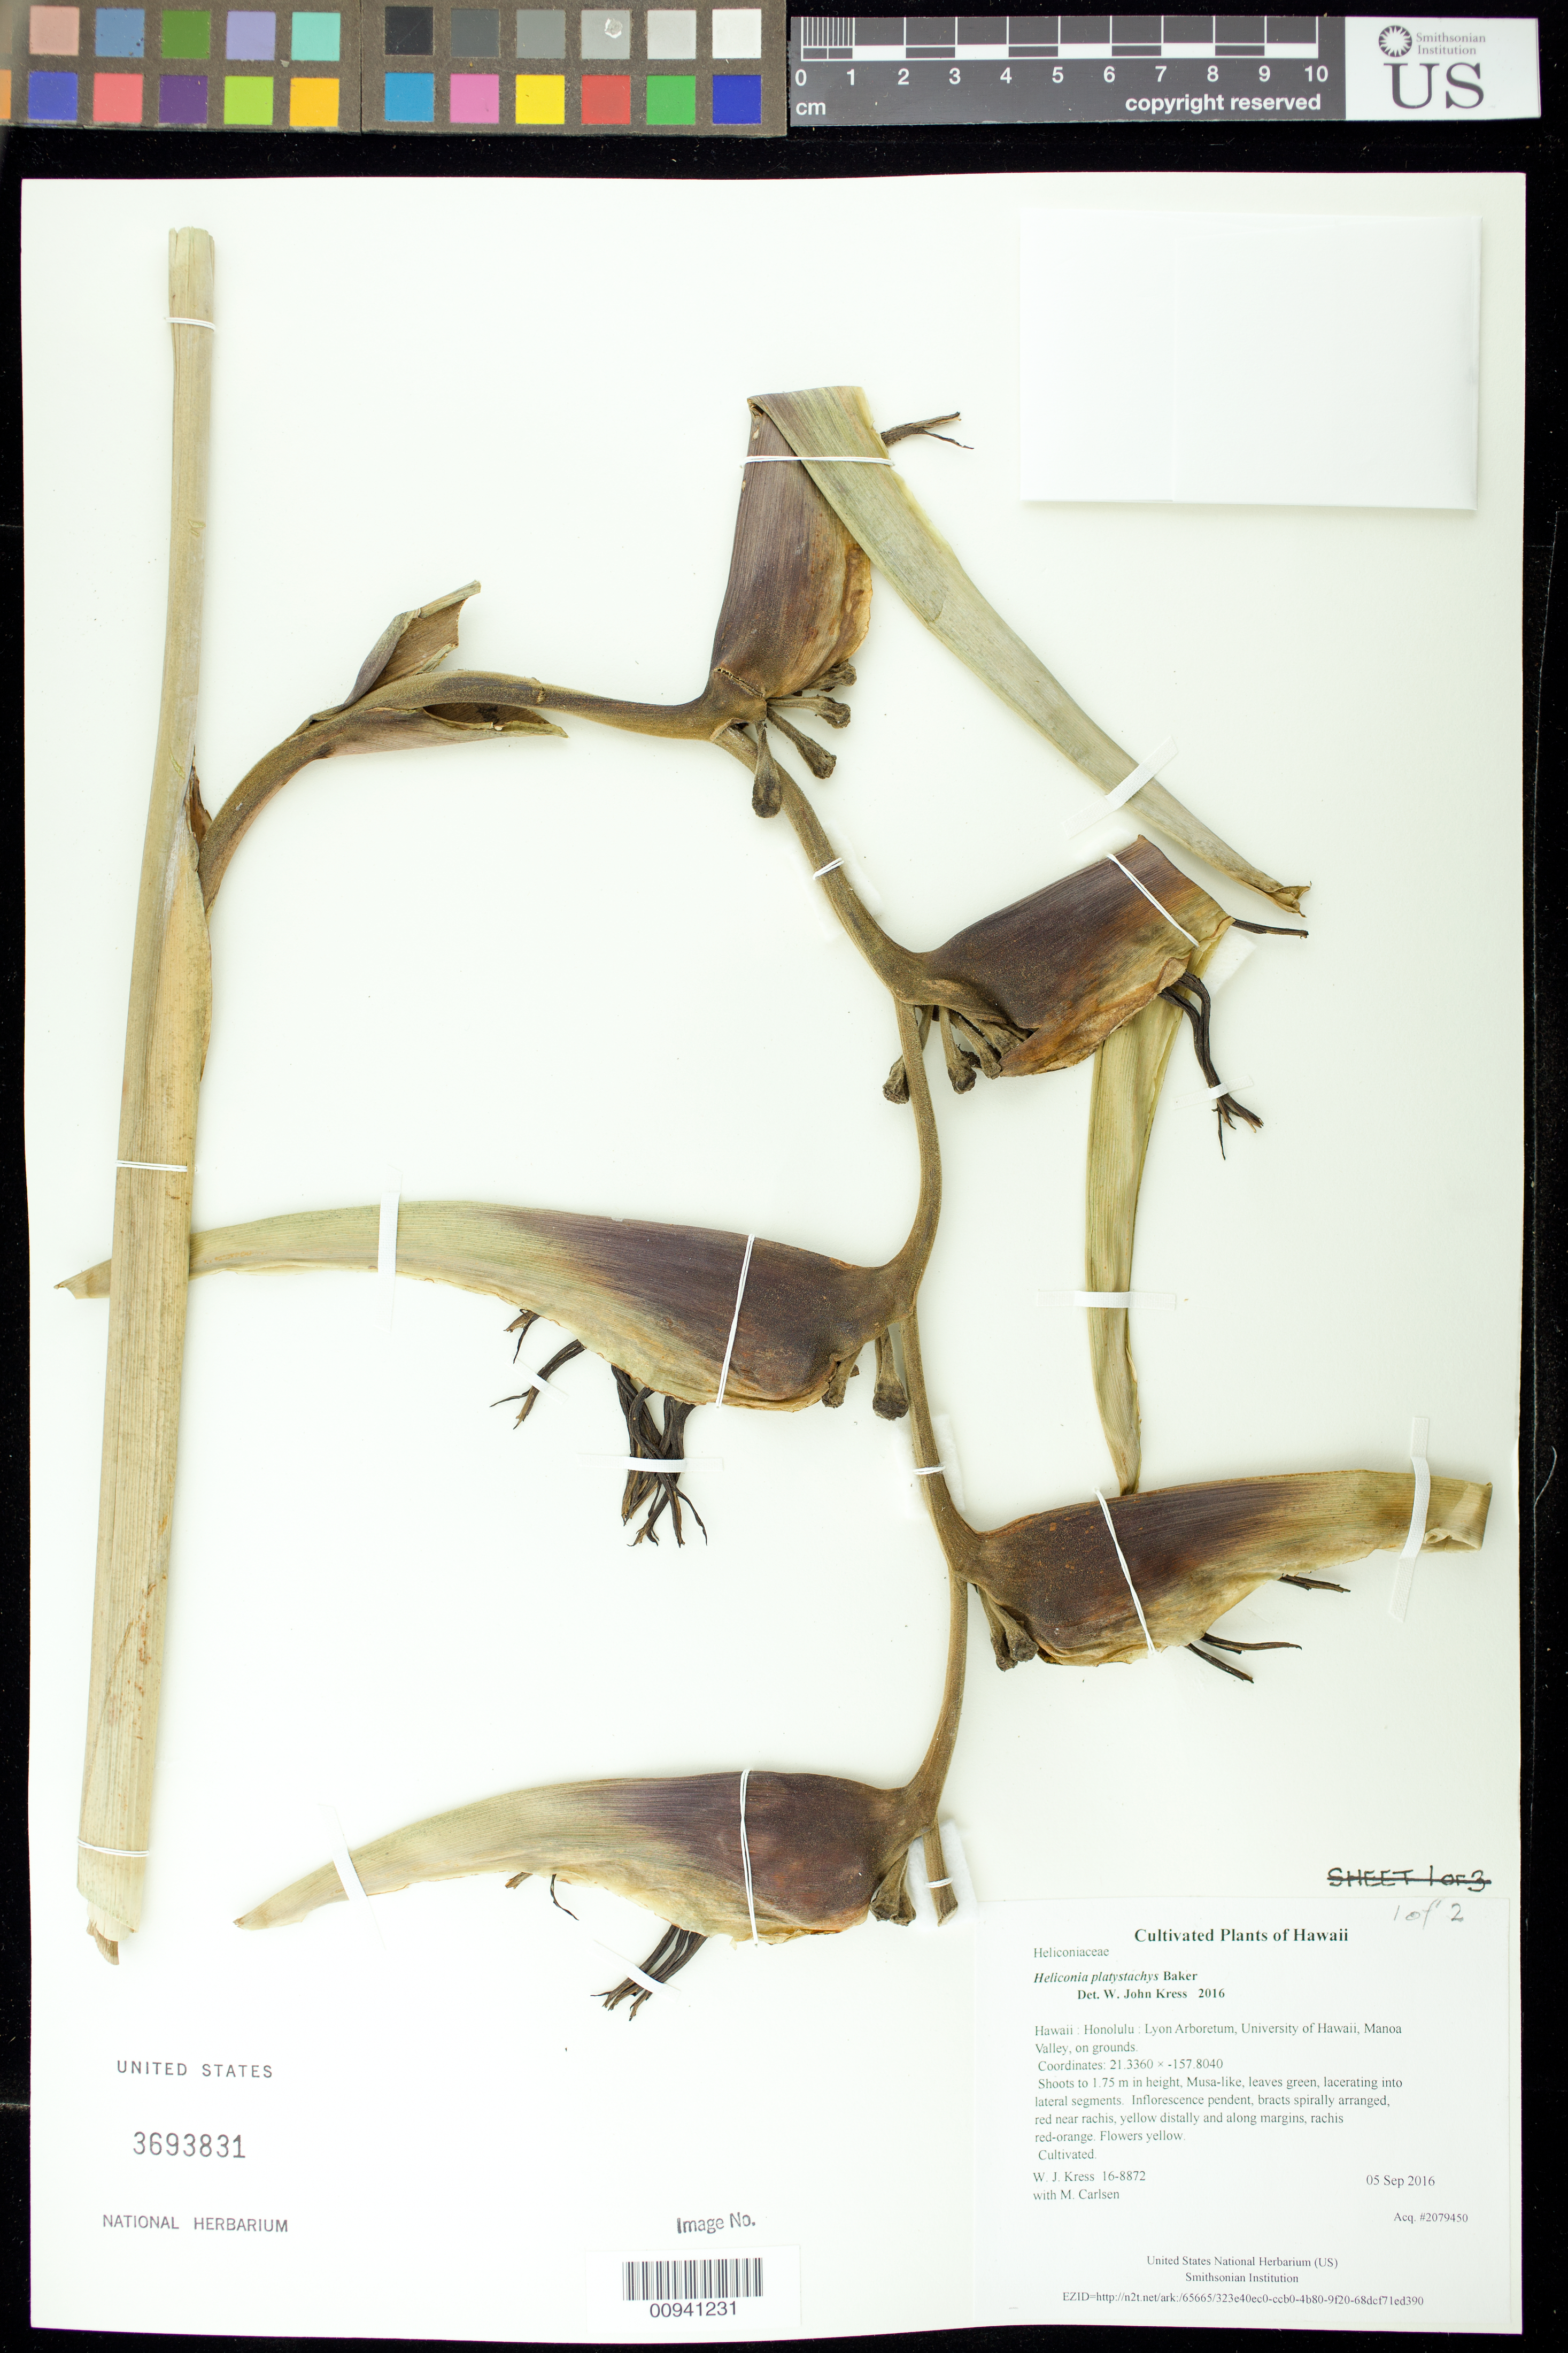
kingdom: Plantae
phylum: Tracheophyta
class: Liliopsida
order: Zingiberales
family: Heliconiaceae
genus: Heliconia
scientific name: Heliconia platystachys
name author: Baker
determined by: Kress, W. J., (US), Smithsonian Institution - National Museum of Natural History (UNITED STATES)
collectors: W. J. Kress & M. M. Carlsen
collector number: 16-8872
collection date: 2016-09-05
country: United States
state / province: Hawaii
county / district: Honolulu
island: Oahu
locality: Lyon Arboretum, University of Hawaii, Manoa Valley, on grounds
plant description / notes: Frozen tissue stored in Biorepository at AG5NN22; dried tissue stored at AG5NN21.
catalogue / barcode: US 3693831